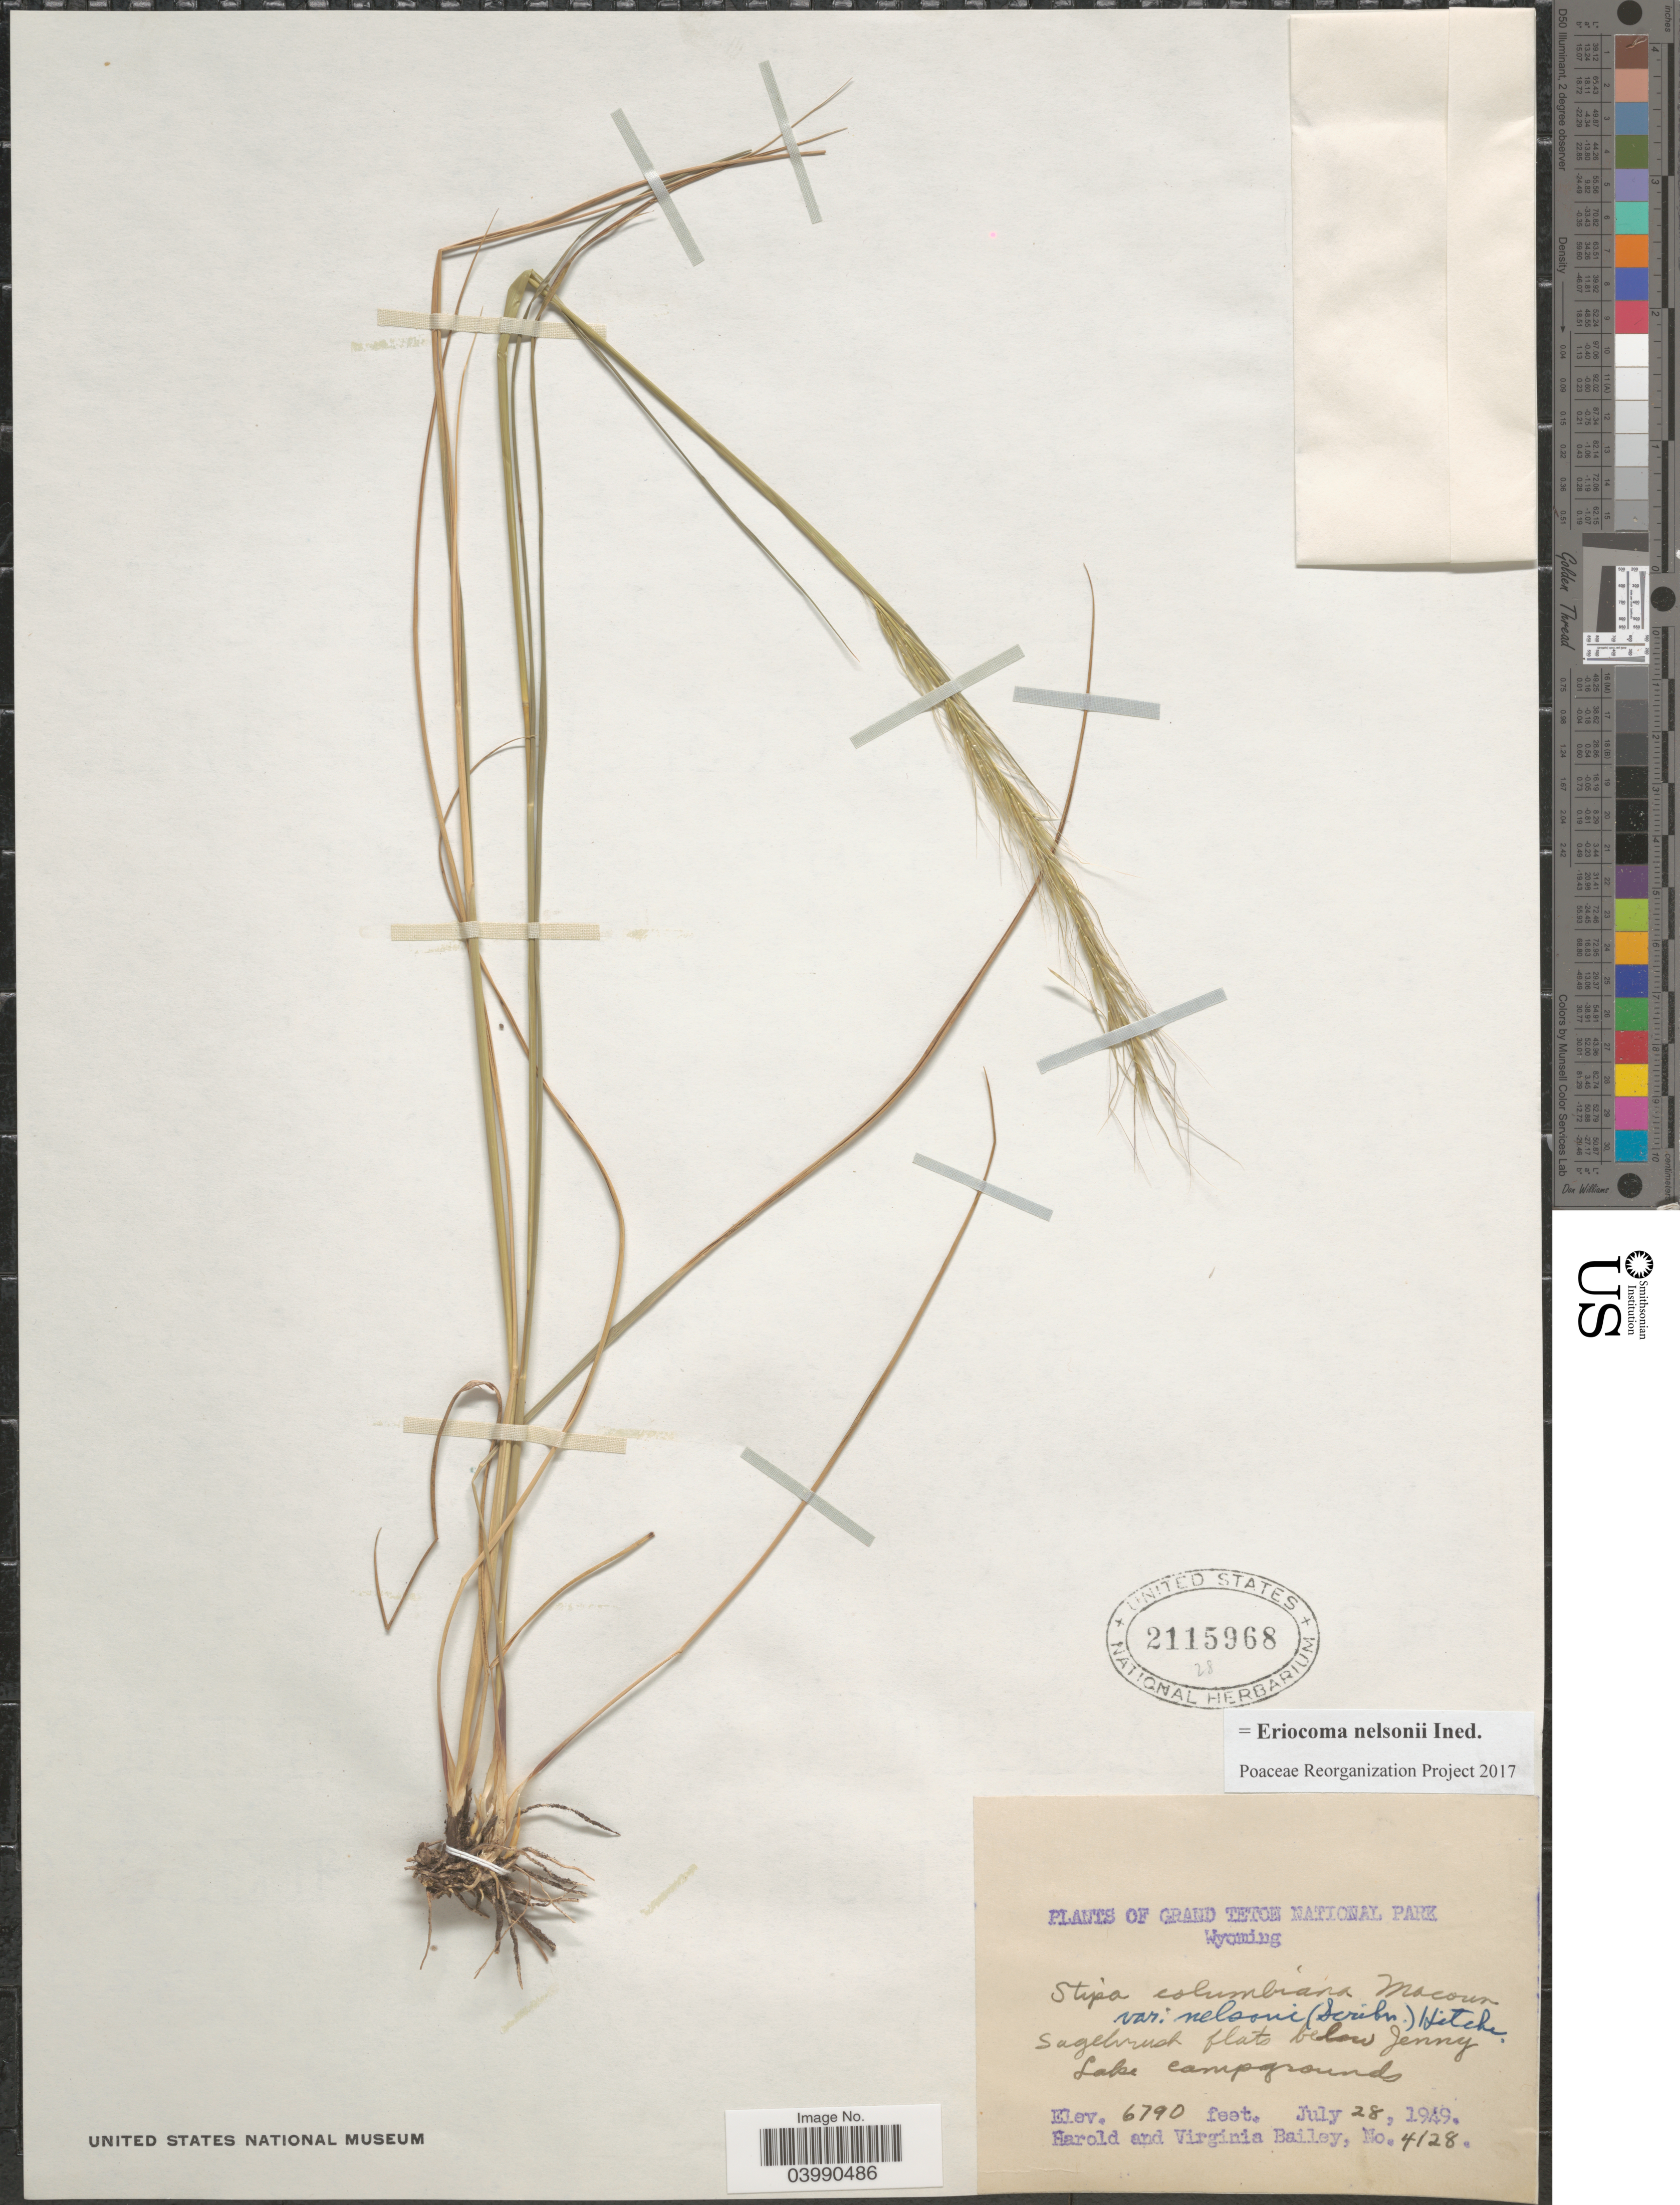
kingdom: Plantae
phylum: Tracheophyta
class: Liliopsida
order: Poales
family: Poaceae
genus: Eriocoma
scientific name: Eriocoma nelsonii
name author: (Scribn.) Romasch.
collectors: H. Bailey & V. L. Bailey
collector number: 4128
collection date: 1949-07-28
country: United States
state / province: Wyoming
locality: Grand Tetoe National Park. Sagebrush flats below Jenny Lake campgrounds.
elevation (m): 2070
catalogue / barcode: US 2115968